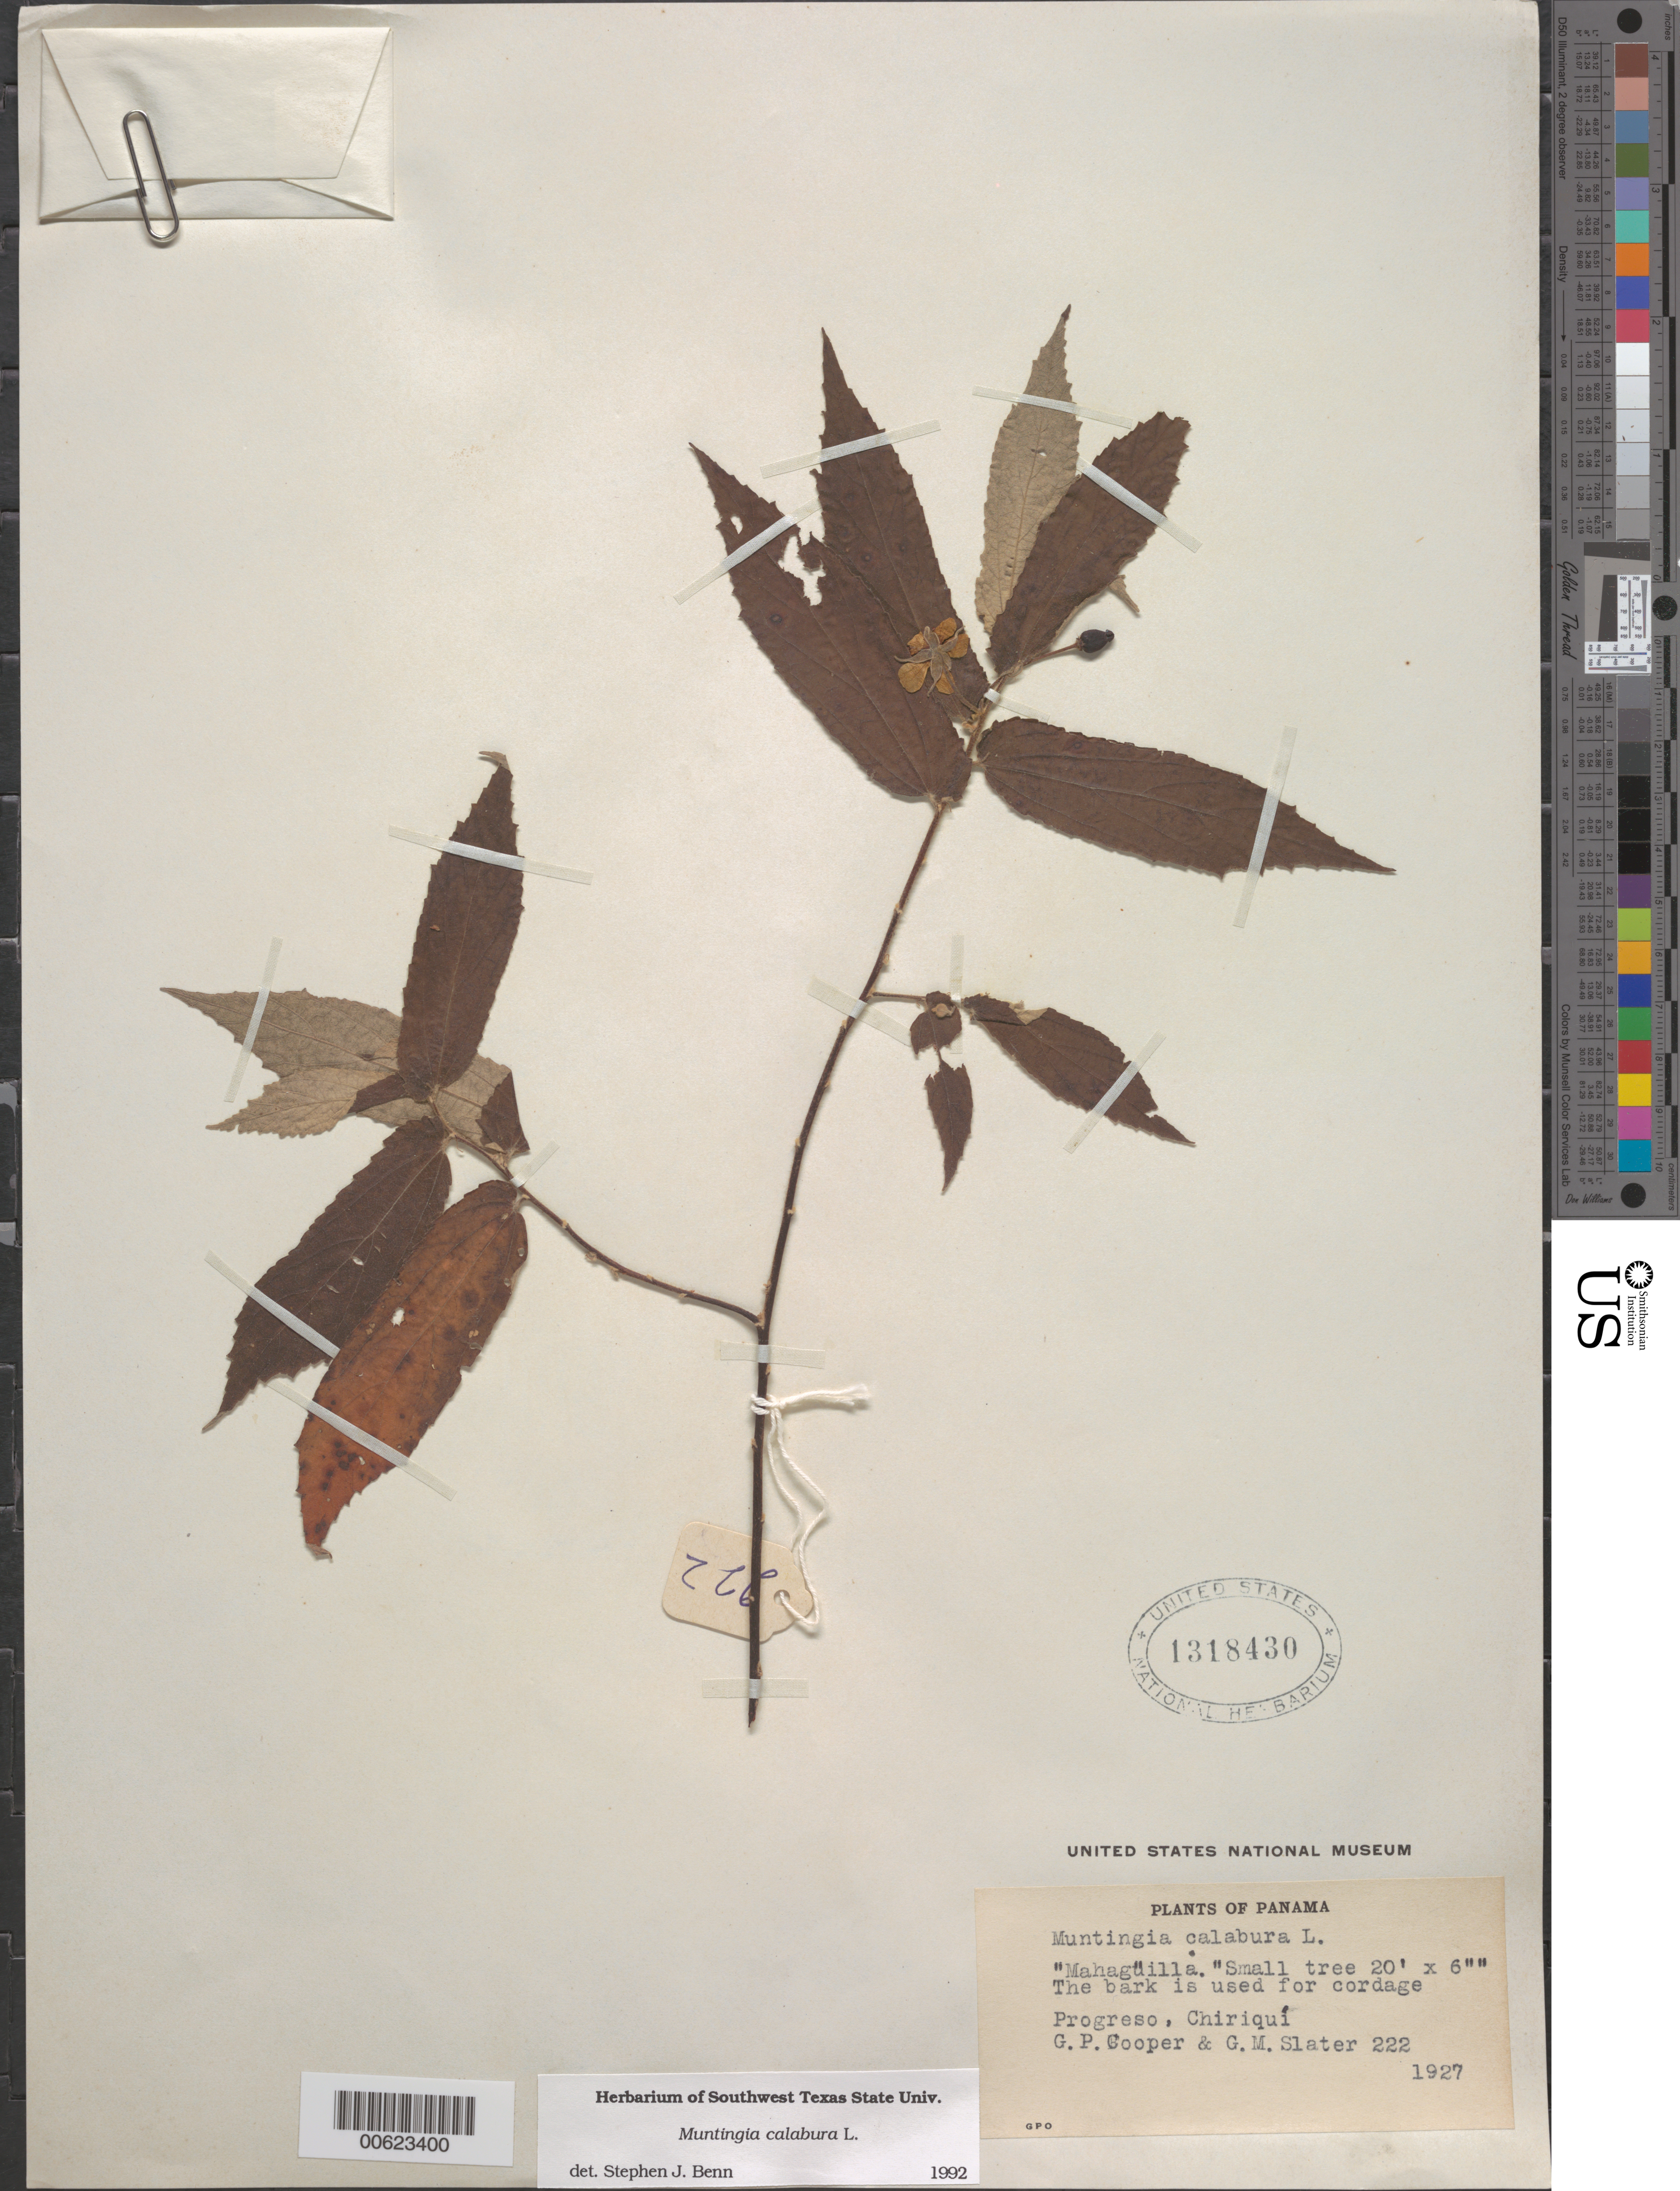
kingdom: Plantae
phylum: Tracheophyta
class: Magnoliopsida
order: Malvales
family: Muntingiaceae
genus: Muntingia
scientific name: Muntingia calabura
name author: L.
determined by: Benn, S. J.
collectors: G. Cooper & G. Slater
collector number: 222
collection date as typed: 1927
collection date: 1927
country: Panama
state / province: Chiriquí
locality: Progresso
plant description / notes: Common name: Mahagüilla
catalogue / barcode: US 1318430